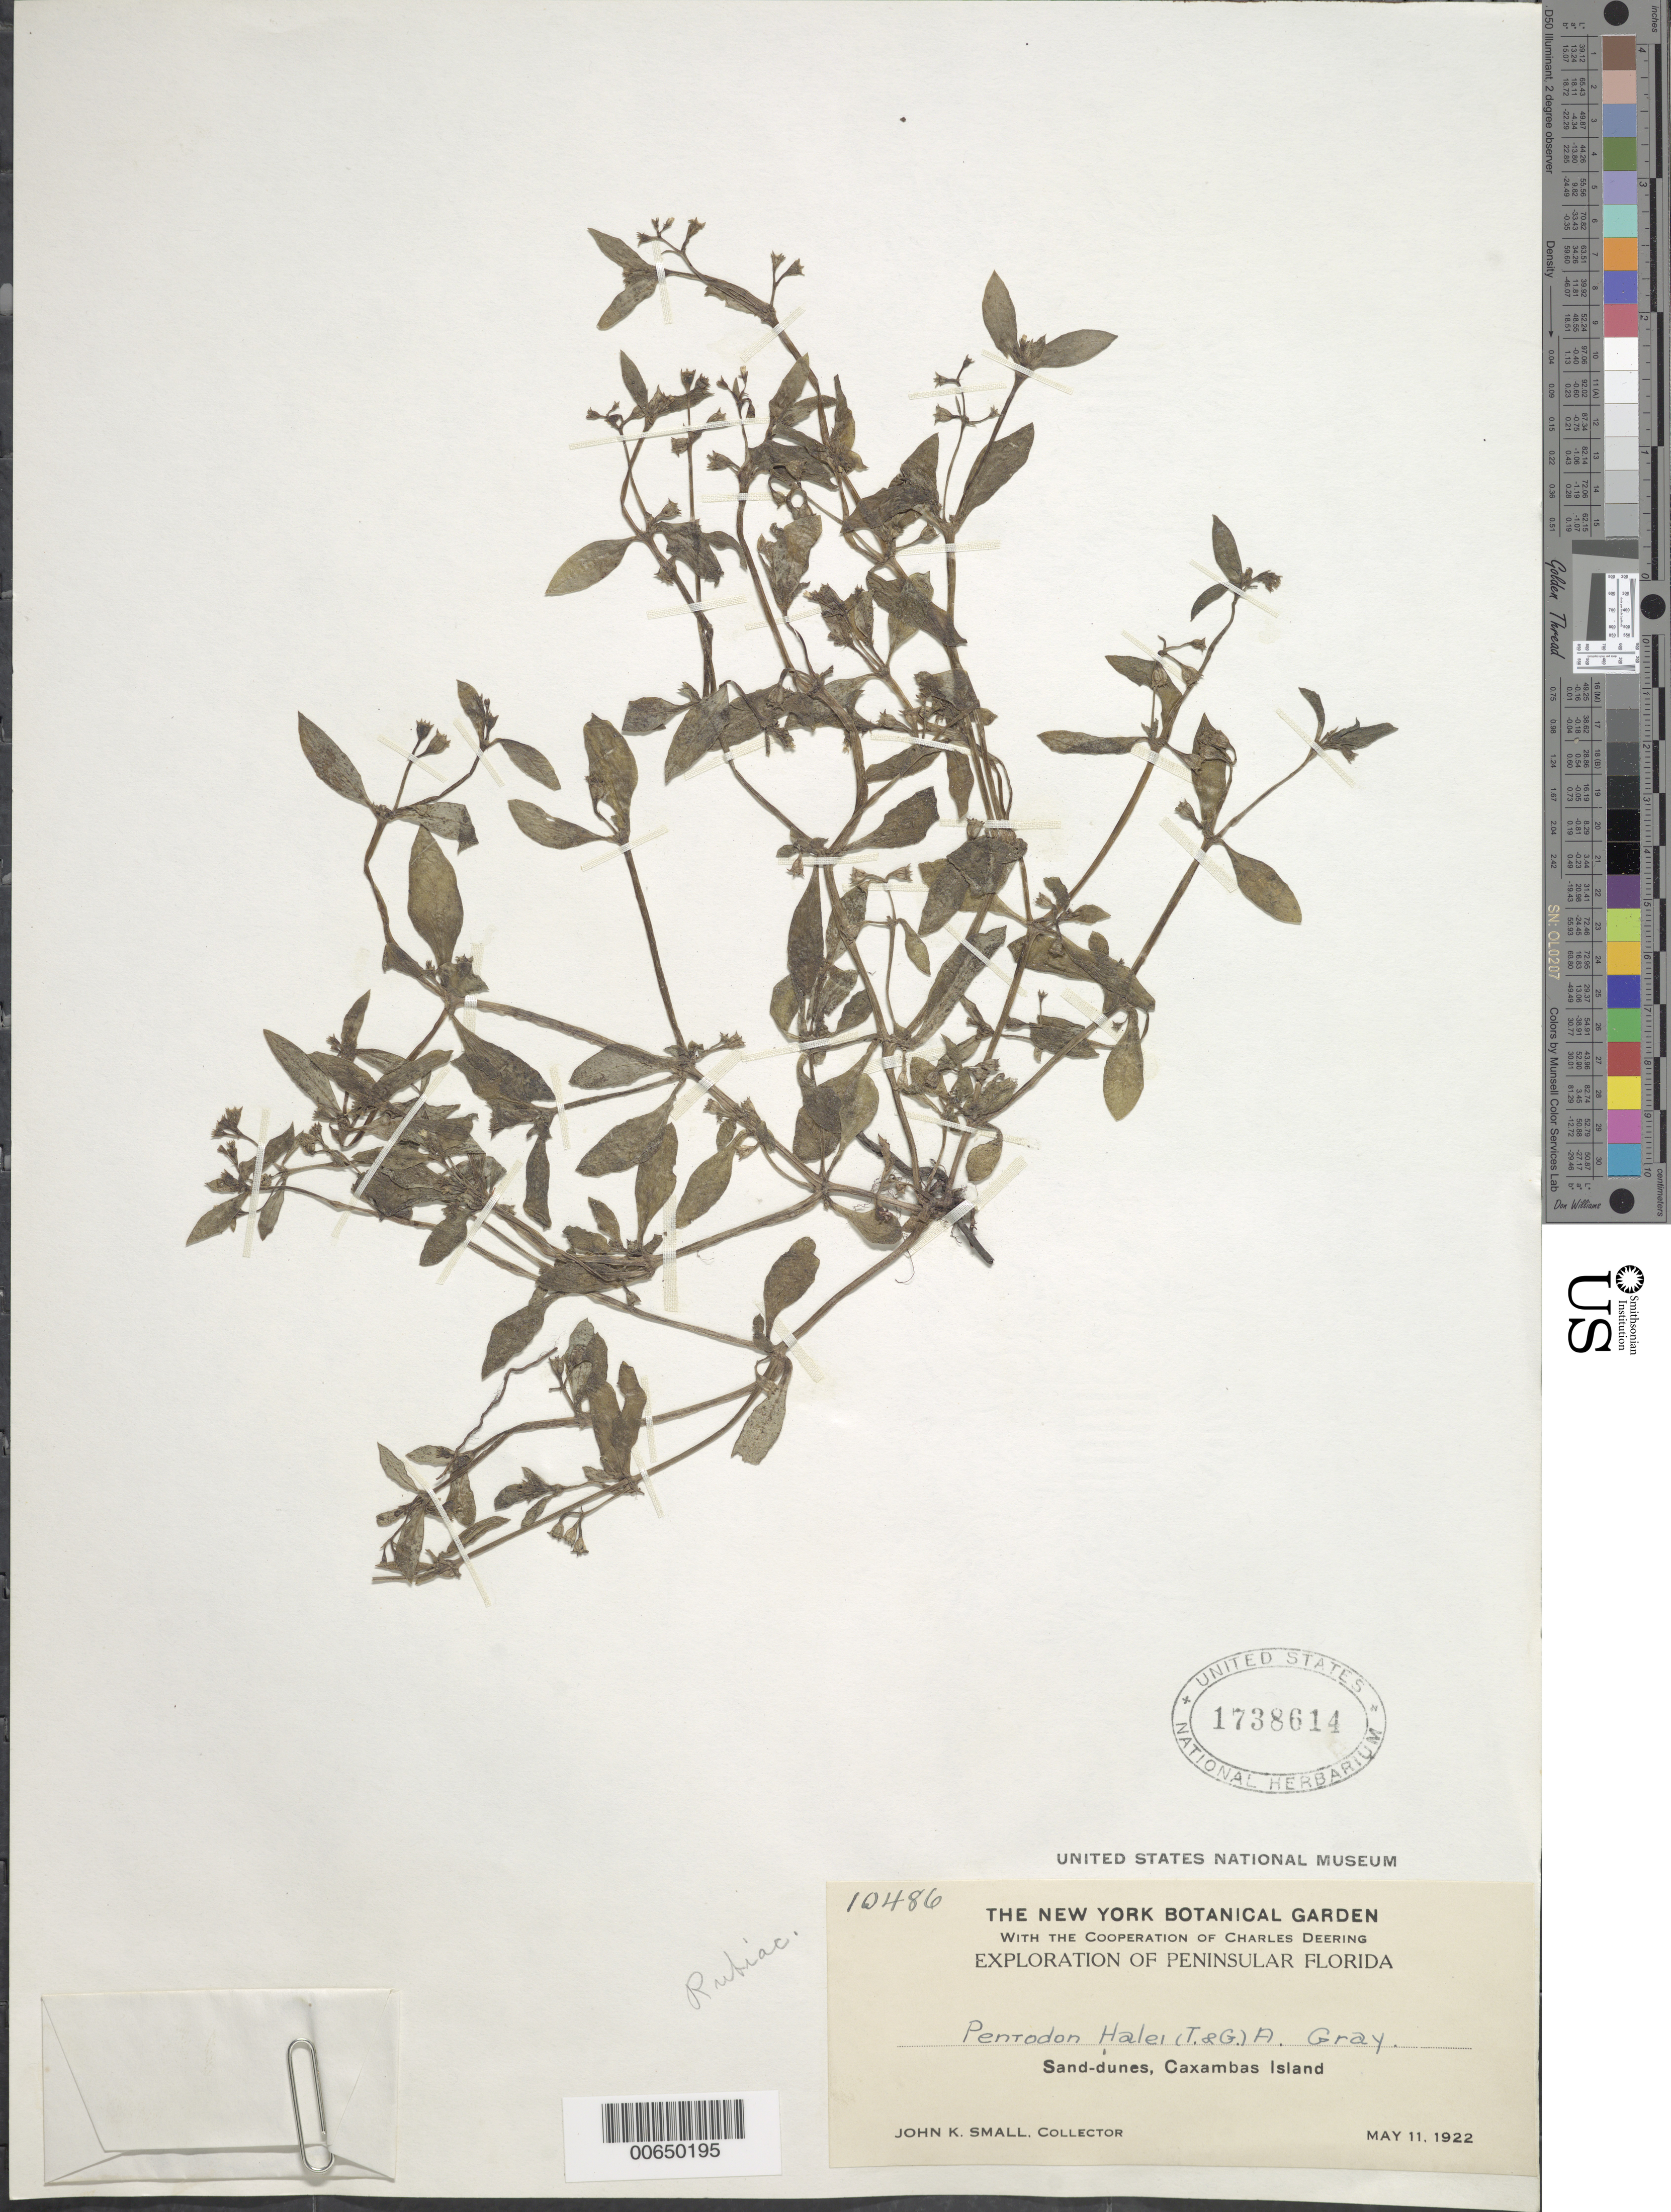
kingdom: Plantae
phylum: Tracheophyta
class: Magnoliopsida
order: Gentianales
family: Rubiaceae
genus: Pentodon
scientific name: Pentodon halei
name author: A. Gray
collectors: J. K. Small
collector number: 10486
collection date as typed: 11 May 1922 or 05 Nov 1922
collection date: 1922-05-11 or 1922-11-05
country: United States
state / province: Florida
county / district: Collier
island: Marco Island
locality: Caxambas I., sand dunes. ["Caxambas" Island is probably Marco Island.]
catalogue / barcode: US 1738614